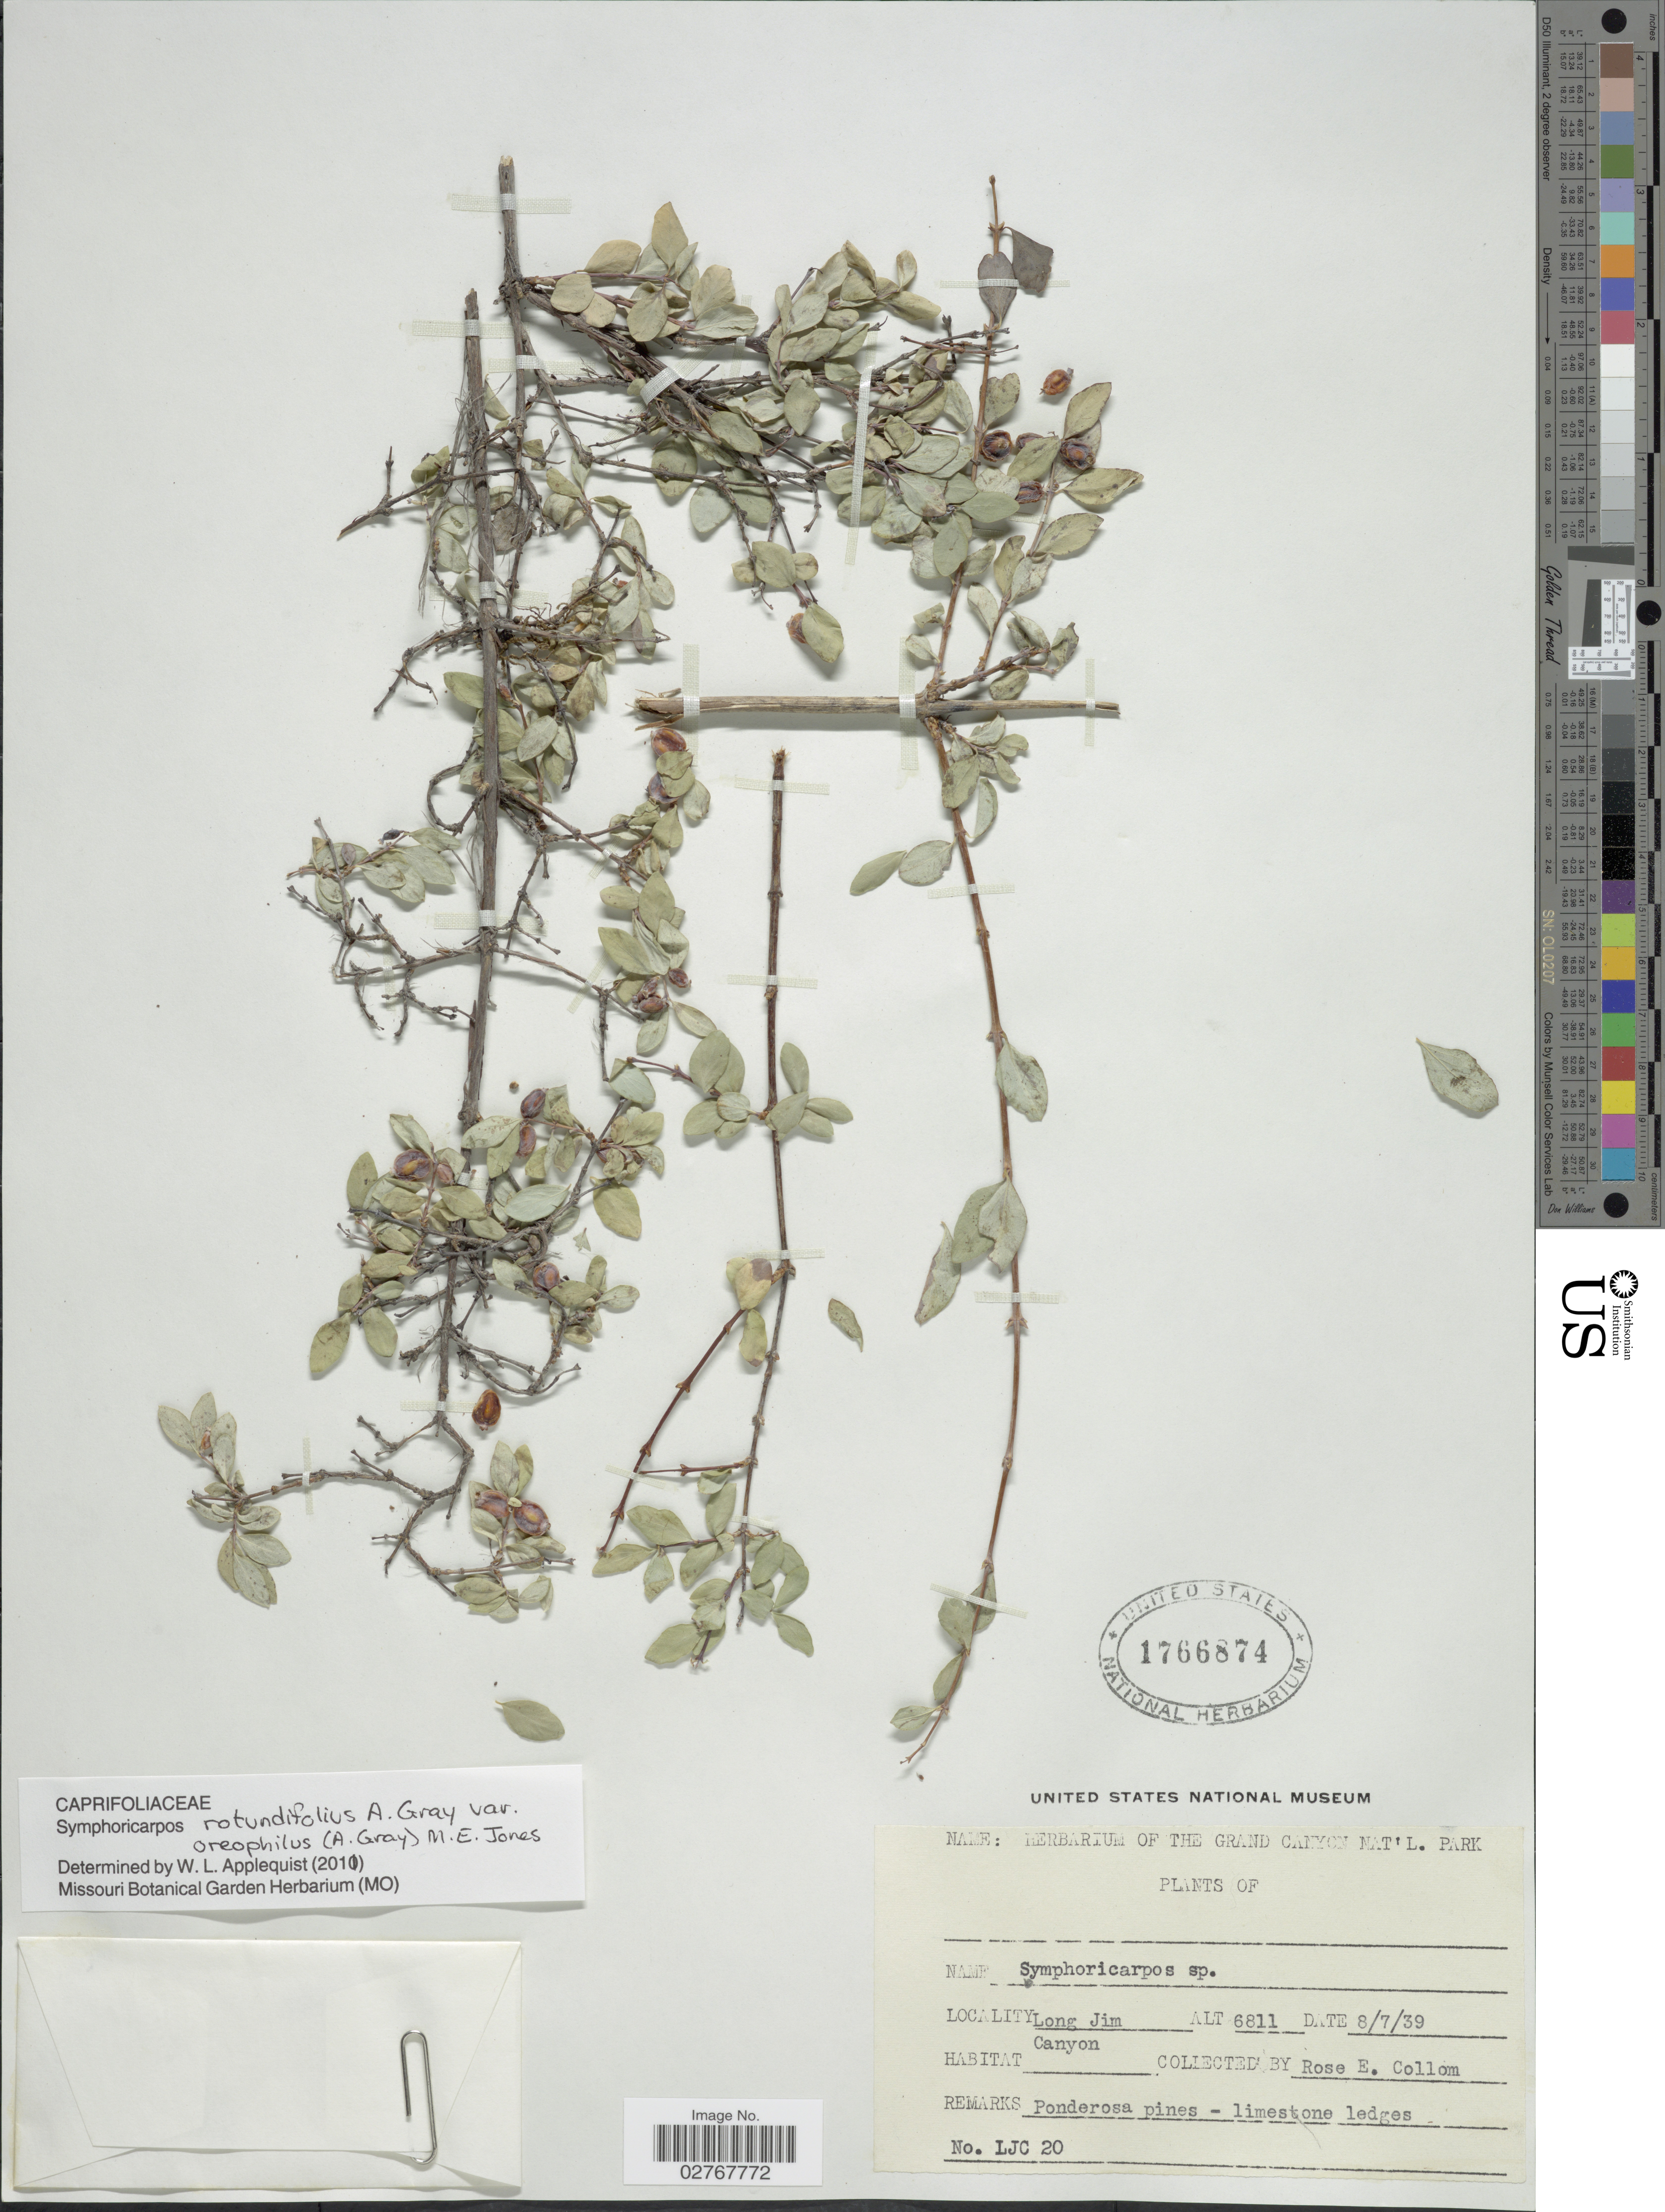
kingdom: Plantae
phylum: Tracheophyta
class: Magnoliopsida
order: Dipsacales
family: Caprifoliaceae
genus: Symphoricarpos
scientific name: Symphoricarpos rotundifolius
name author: A. Gray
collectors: R. E. Collom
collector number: LJC 20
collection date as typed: Transcribed d/m/y: 7/8/39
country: United States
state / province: Arizona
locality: Long Jim Canyon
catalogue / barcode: US 1766874